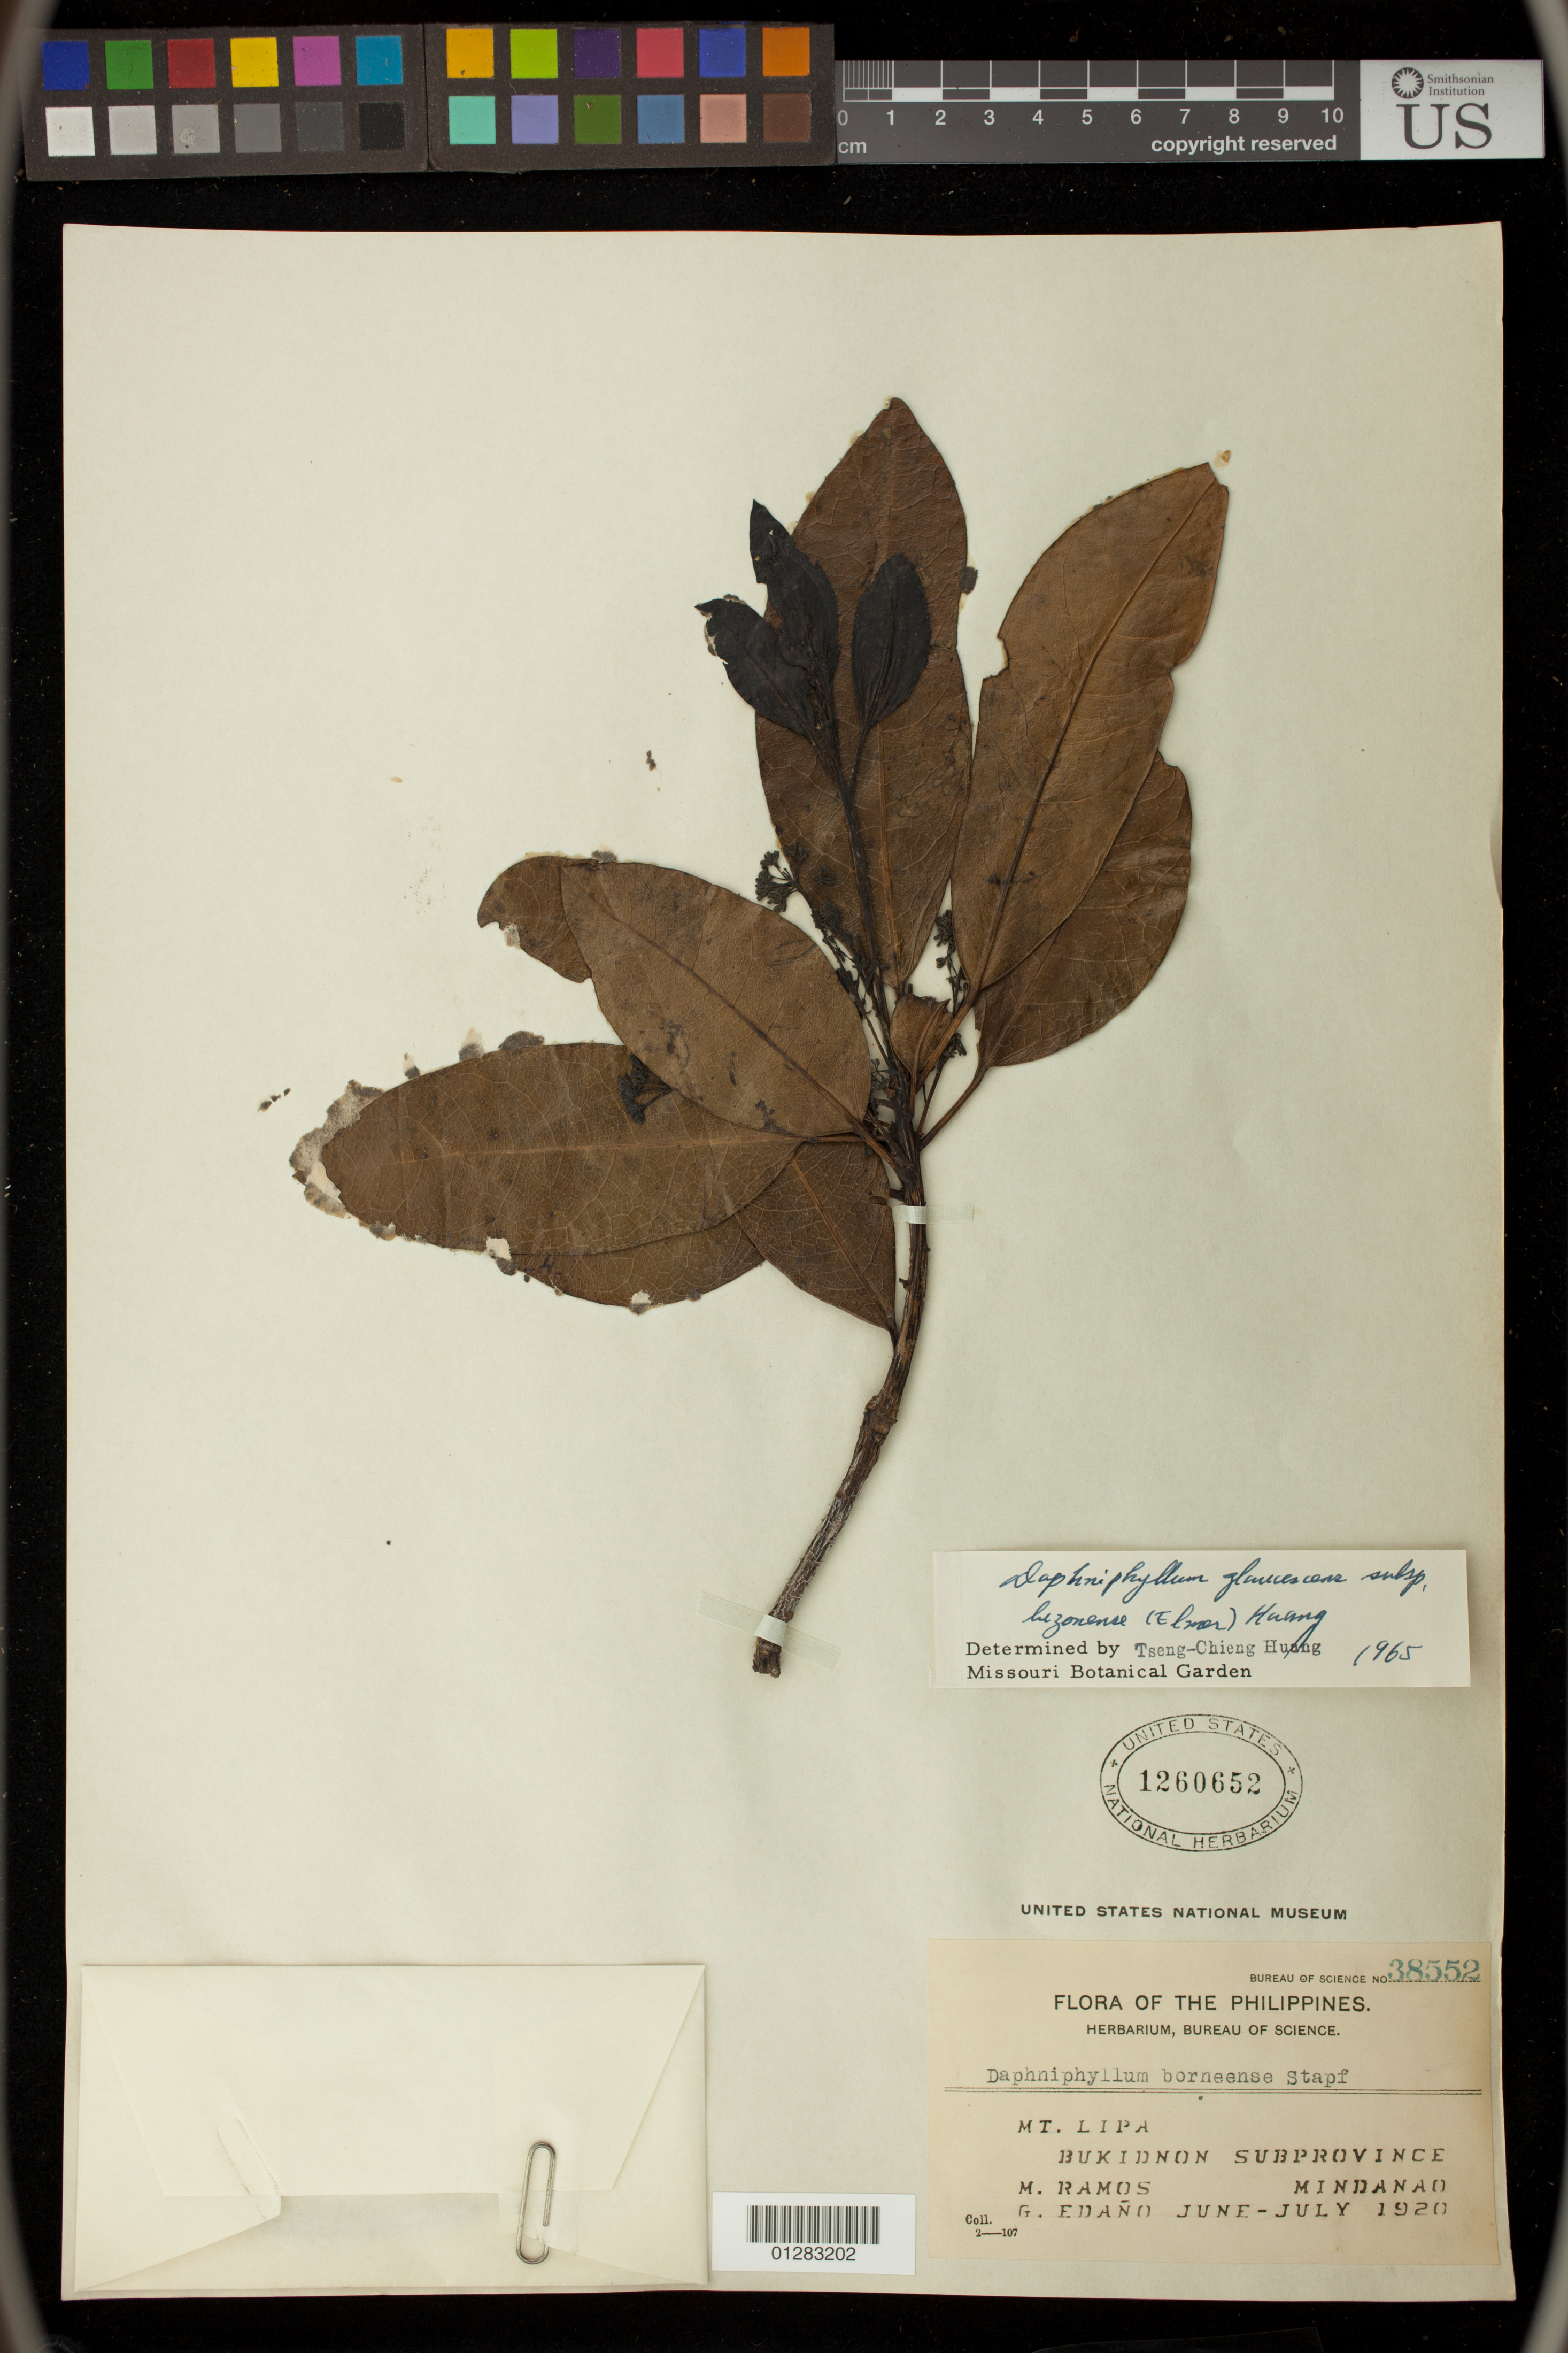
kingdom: Plantae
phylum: Tracheophyta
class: Magnoliopsida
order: Saxifragales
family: Daphniphyllaceae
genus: Daphniphyllum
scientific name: Daphniphyllum glaucescens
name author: Blume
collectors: M. Ramos & G. Edaño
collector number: Bur. Sci. 38552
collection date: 1920-06/1920-07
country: Philippines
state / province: Northern Mindanao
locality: Mt. Lipa, Bukidnon Subprovince, Mindanao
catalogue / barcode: US 1260652